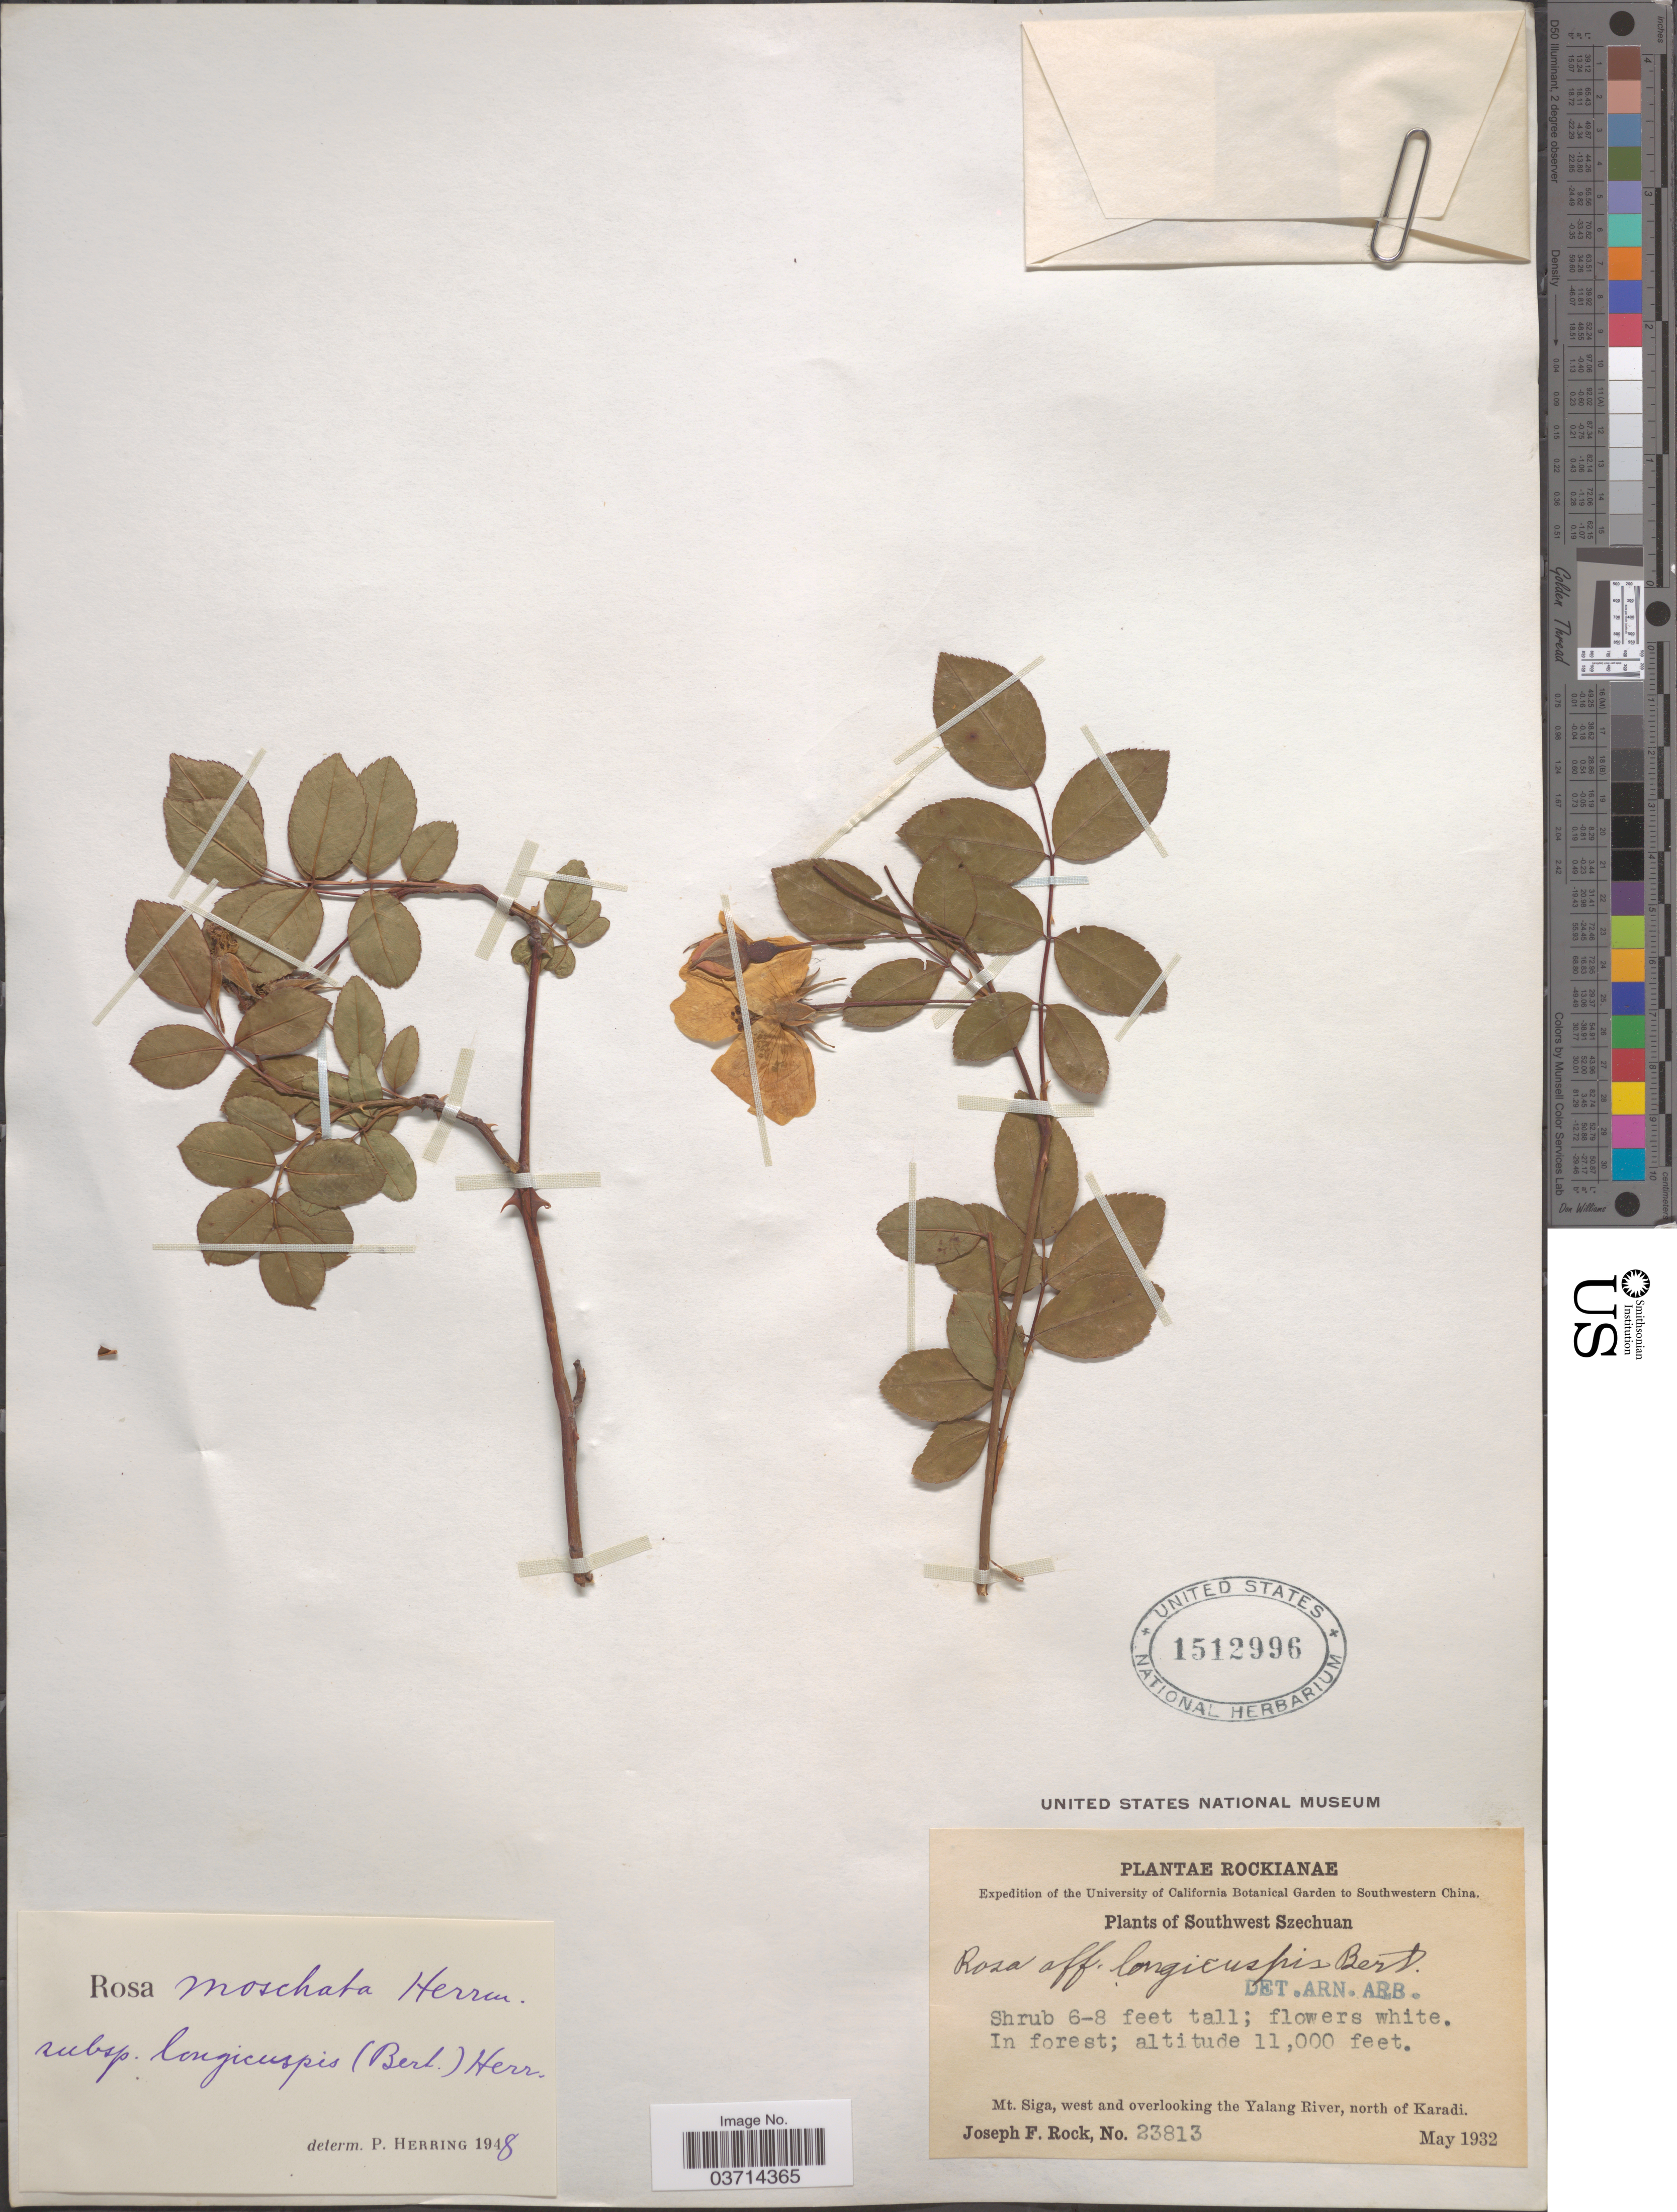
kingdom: Plantae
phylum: Tracheophyta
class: Magnoliopsida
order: Rosales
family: Rosaceae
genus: Rosa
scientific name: Rosa moschata subsp. longicuspis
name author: (Bertol.) Cardot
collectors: J. F. Rock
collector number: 23813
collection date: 1932-05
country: China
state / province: Sichuan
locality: Southwest Szechuan. Mt. Siga, west and overlooking the Yalang River, north of Karadi.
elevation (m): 3353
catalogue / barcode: US 1512996